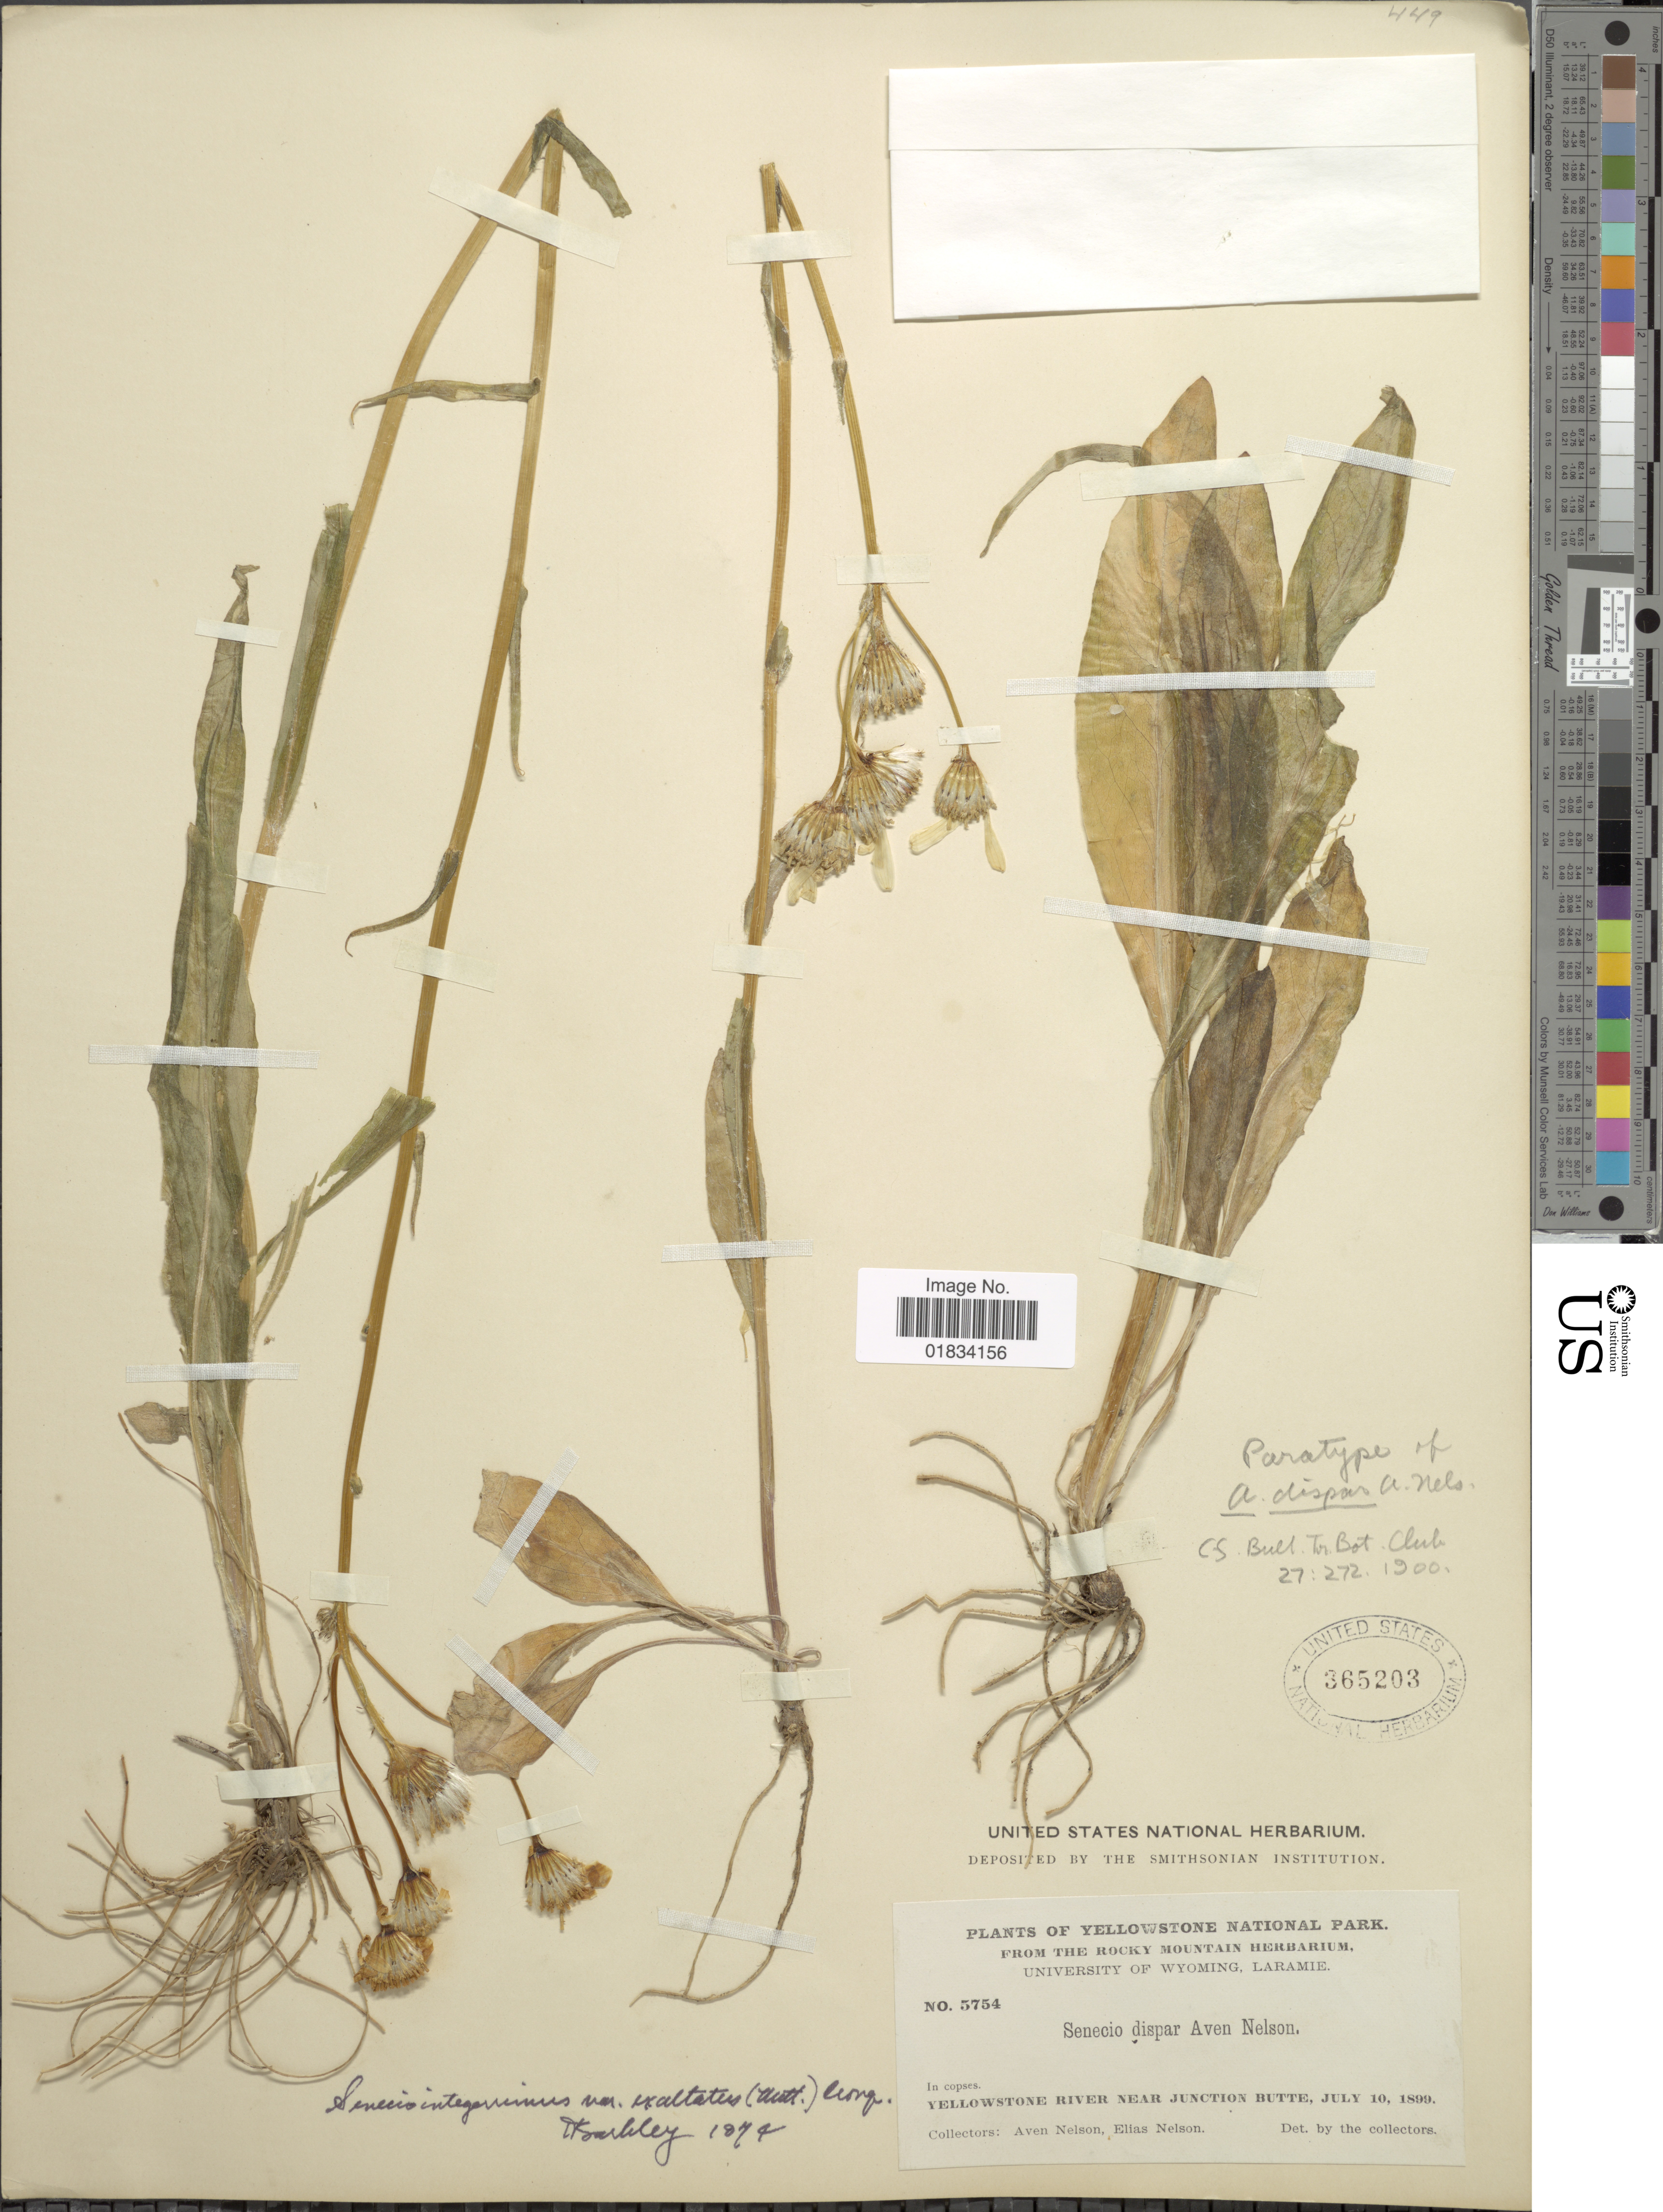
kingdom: Plantae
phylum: Tracheophyta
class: Magnoliopsida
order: Asterales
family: Asteraceae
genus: Senecio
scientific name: Senecio integerrimus var. exaltatus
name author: (Nutt.) Cronq.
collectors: A. Nelson & E. Nelson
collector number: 5754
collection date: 1899-07-10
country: United States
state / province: Wyoming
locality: Yellowstone National Park, Yellowstone River near Junction Butte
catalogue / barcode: US 365203